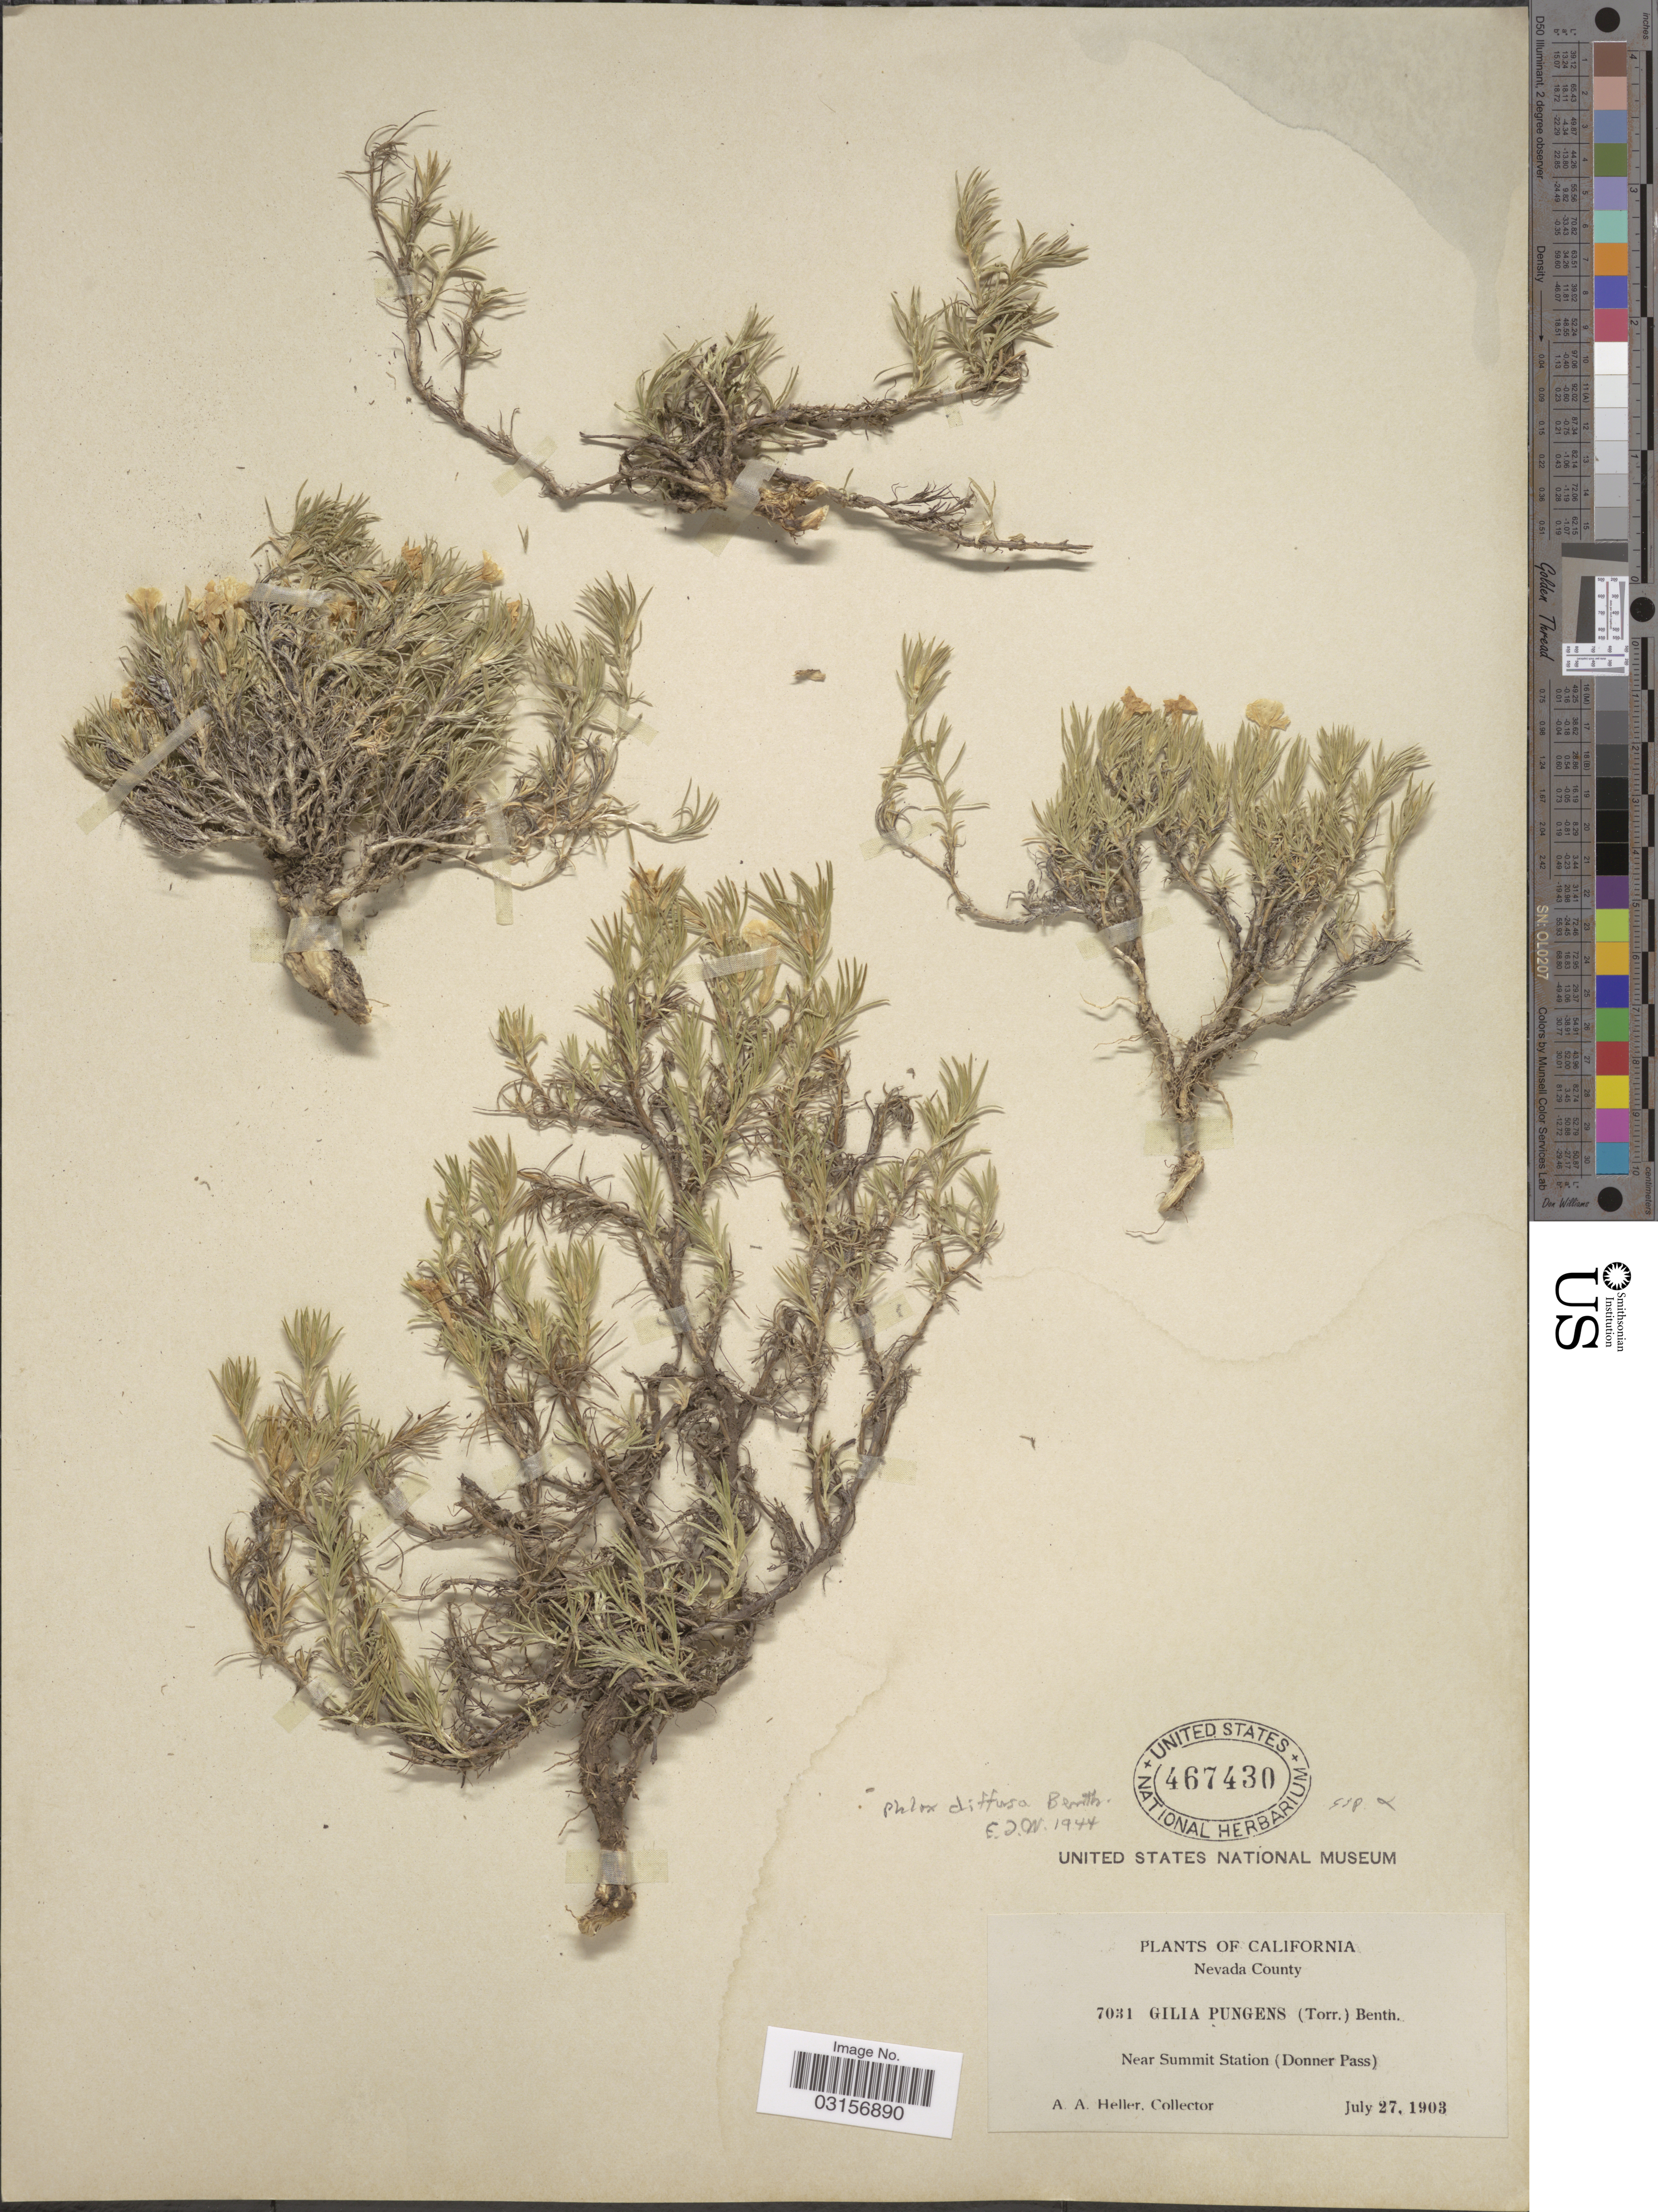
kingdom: Plantae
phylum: Tracheophyta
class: Magnoliopsida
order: Ericales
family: Polemoniaceae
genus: Phlox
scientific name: Phlox diffusa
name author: Benth.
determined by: Mayfield, M. H.; Ferguson, C. J.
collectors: A. A. Heller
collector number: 7031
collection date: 1903-07-27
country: United States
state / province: California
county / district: Nevada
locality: Nevada County, Near Summit Station (Donner Pass).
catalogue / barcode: US 467430